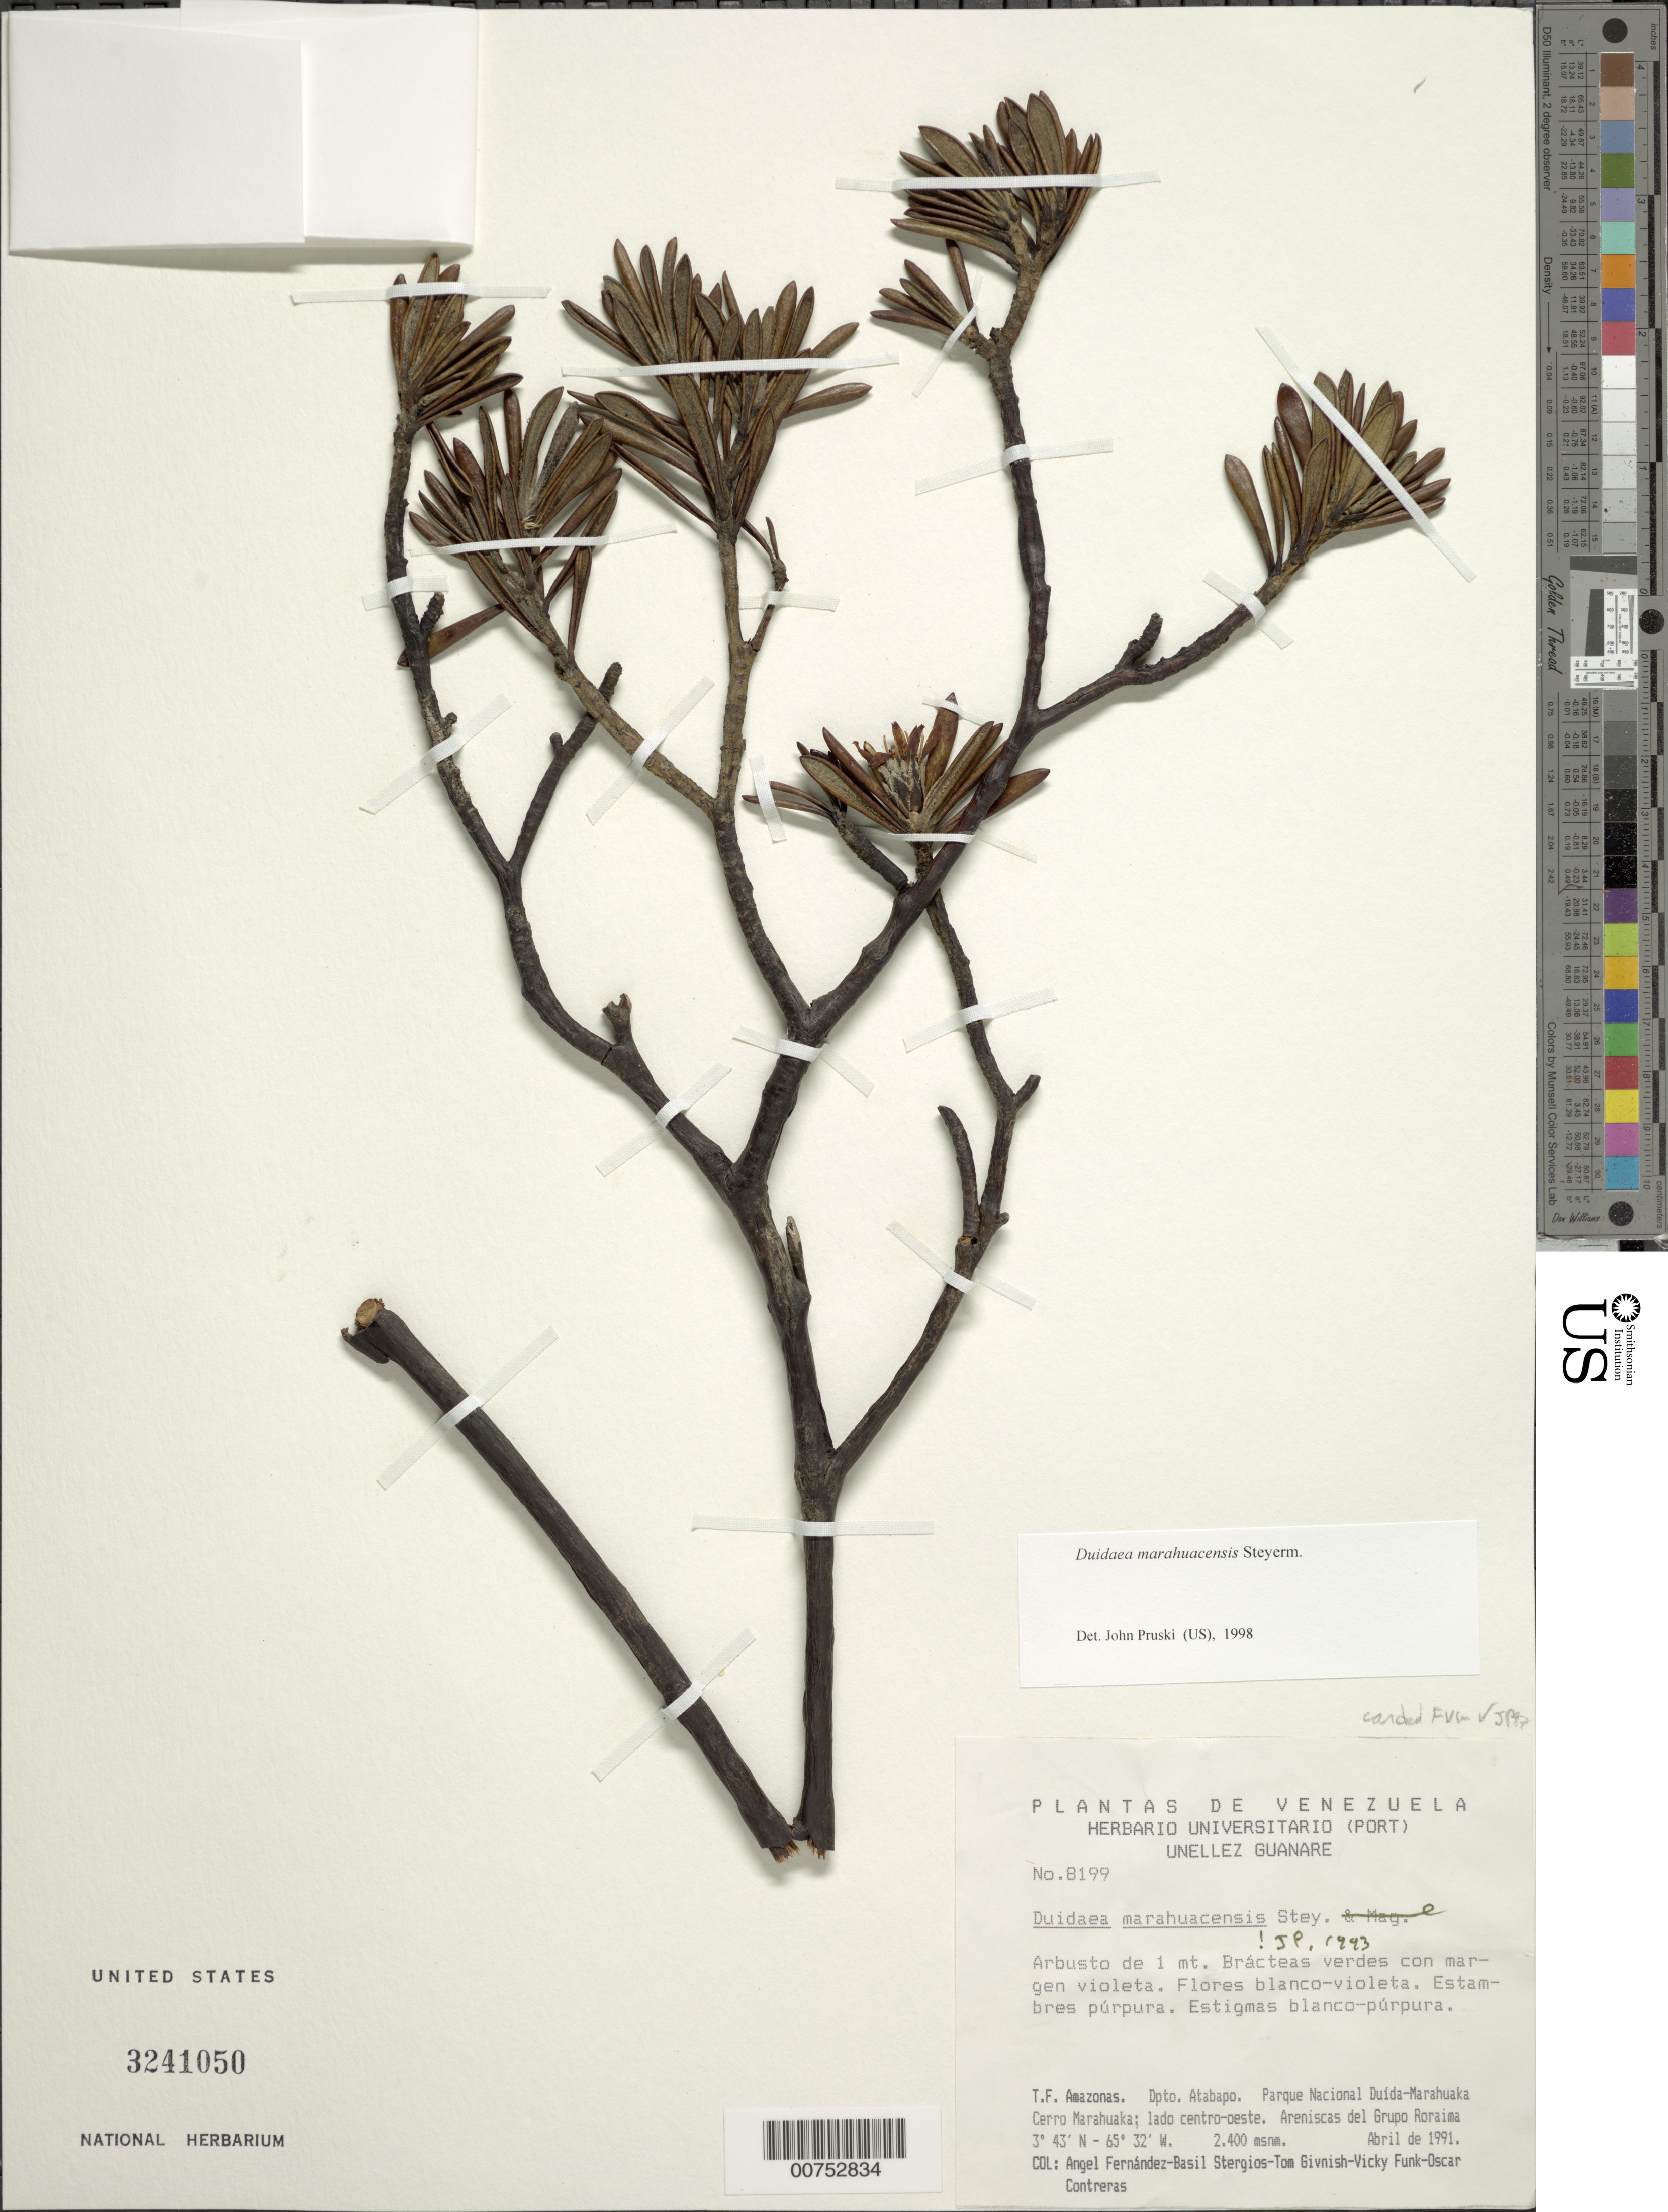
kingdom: Plantae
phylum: Tracheophyta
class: Magnoliopsida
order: Asterales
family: Asteraceae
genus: Duidaea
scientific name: Duidaea marahuacensis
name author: Steyerm.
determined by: Pruski, J. F.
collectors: A. Fernández, B. G. Stergios, T. J. Givnish, V. Funk & O. Contreras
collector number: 8199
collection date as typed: Apr-91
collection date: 1991-04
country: Venezuela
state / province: Amazonas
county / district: Atabapo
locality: Parque Nacional Duída-Marahuaka, Cerro Marahuaka, lado centro-oeste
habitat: Areniscas del grupo Romaira.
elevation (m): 2400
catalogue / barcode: US 3241050